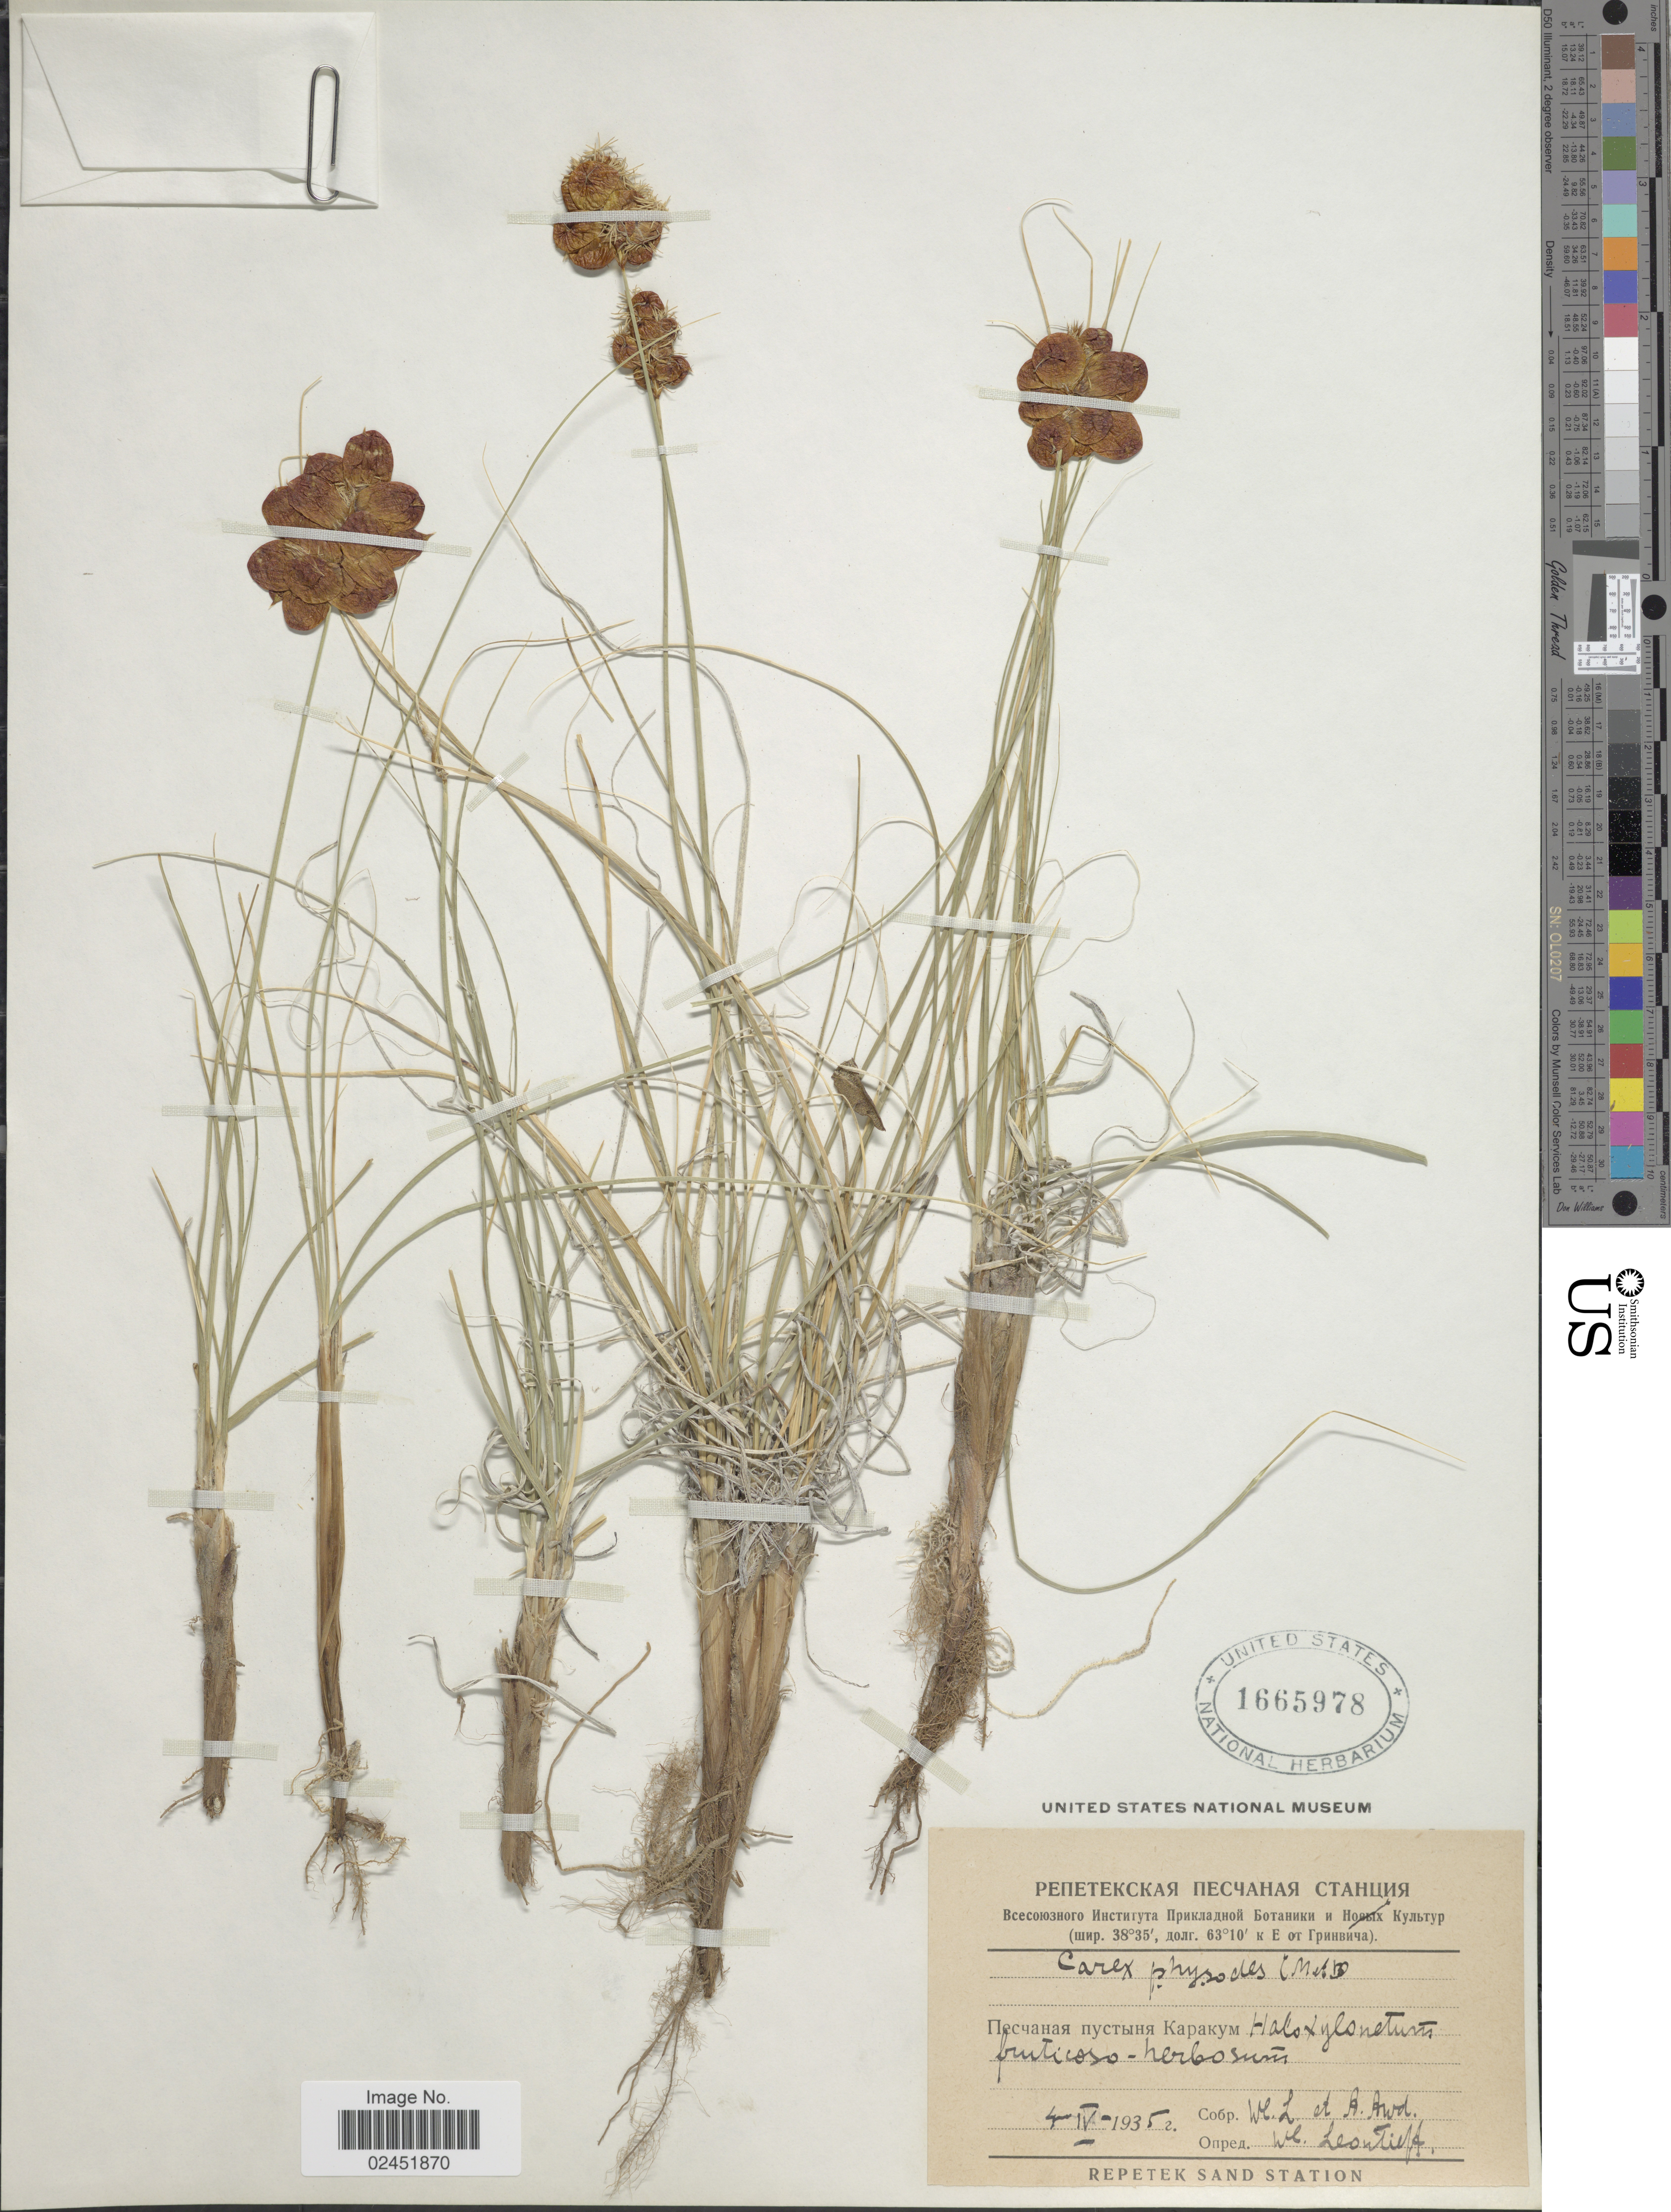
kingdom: Plantae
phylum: Tracheophyta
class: Liliopsida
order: Poales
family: Cyperaceae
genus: Carex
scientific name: Carex physodes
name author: M. Bieb.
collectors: Collector illegible & Collector illegible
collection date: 1935-04-04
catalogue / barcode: US 1665978